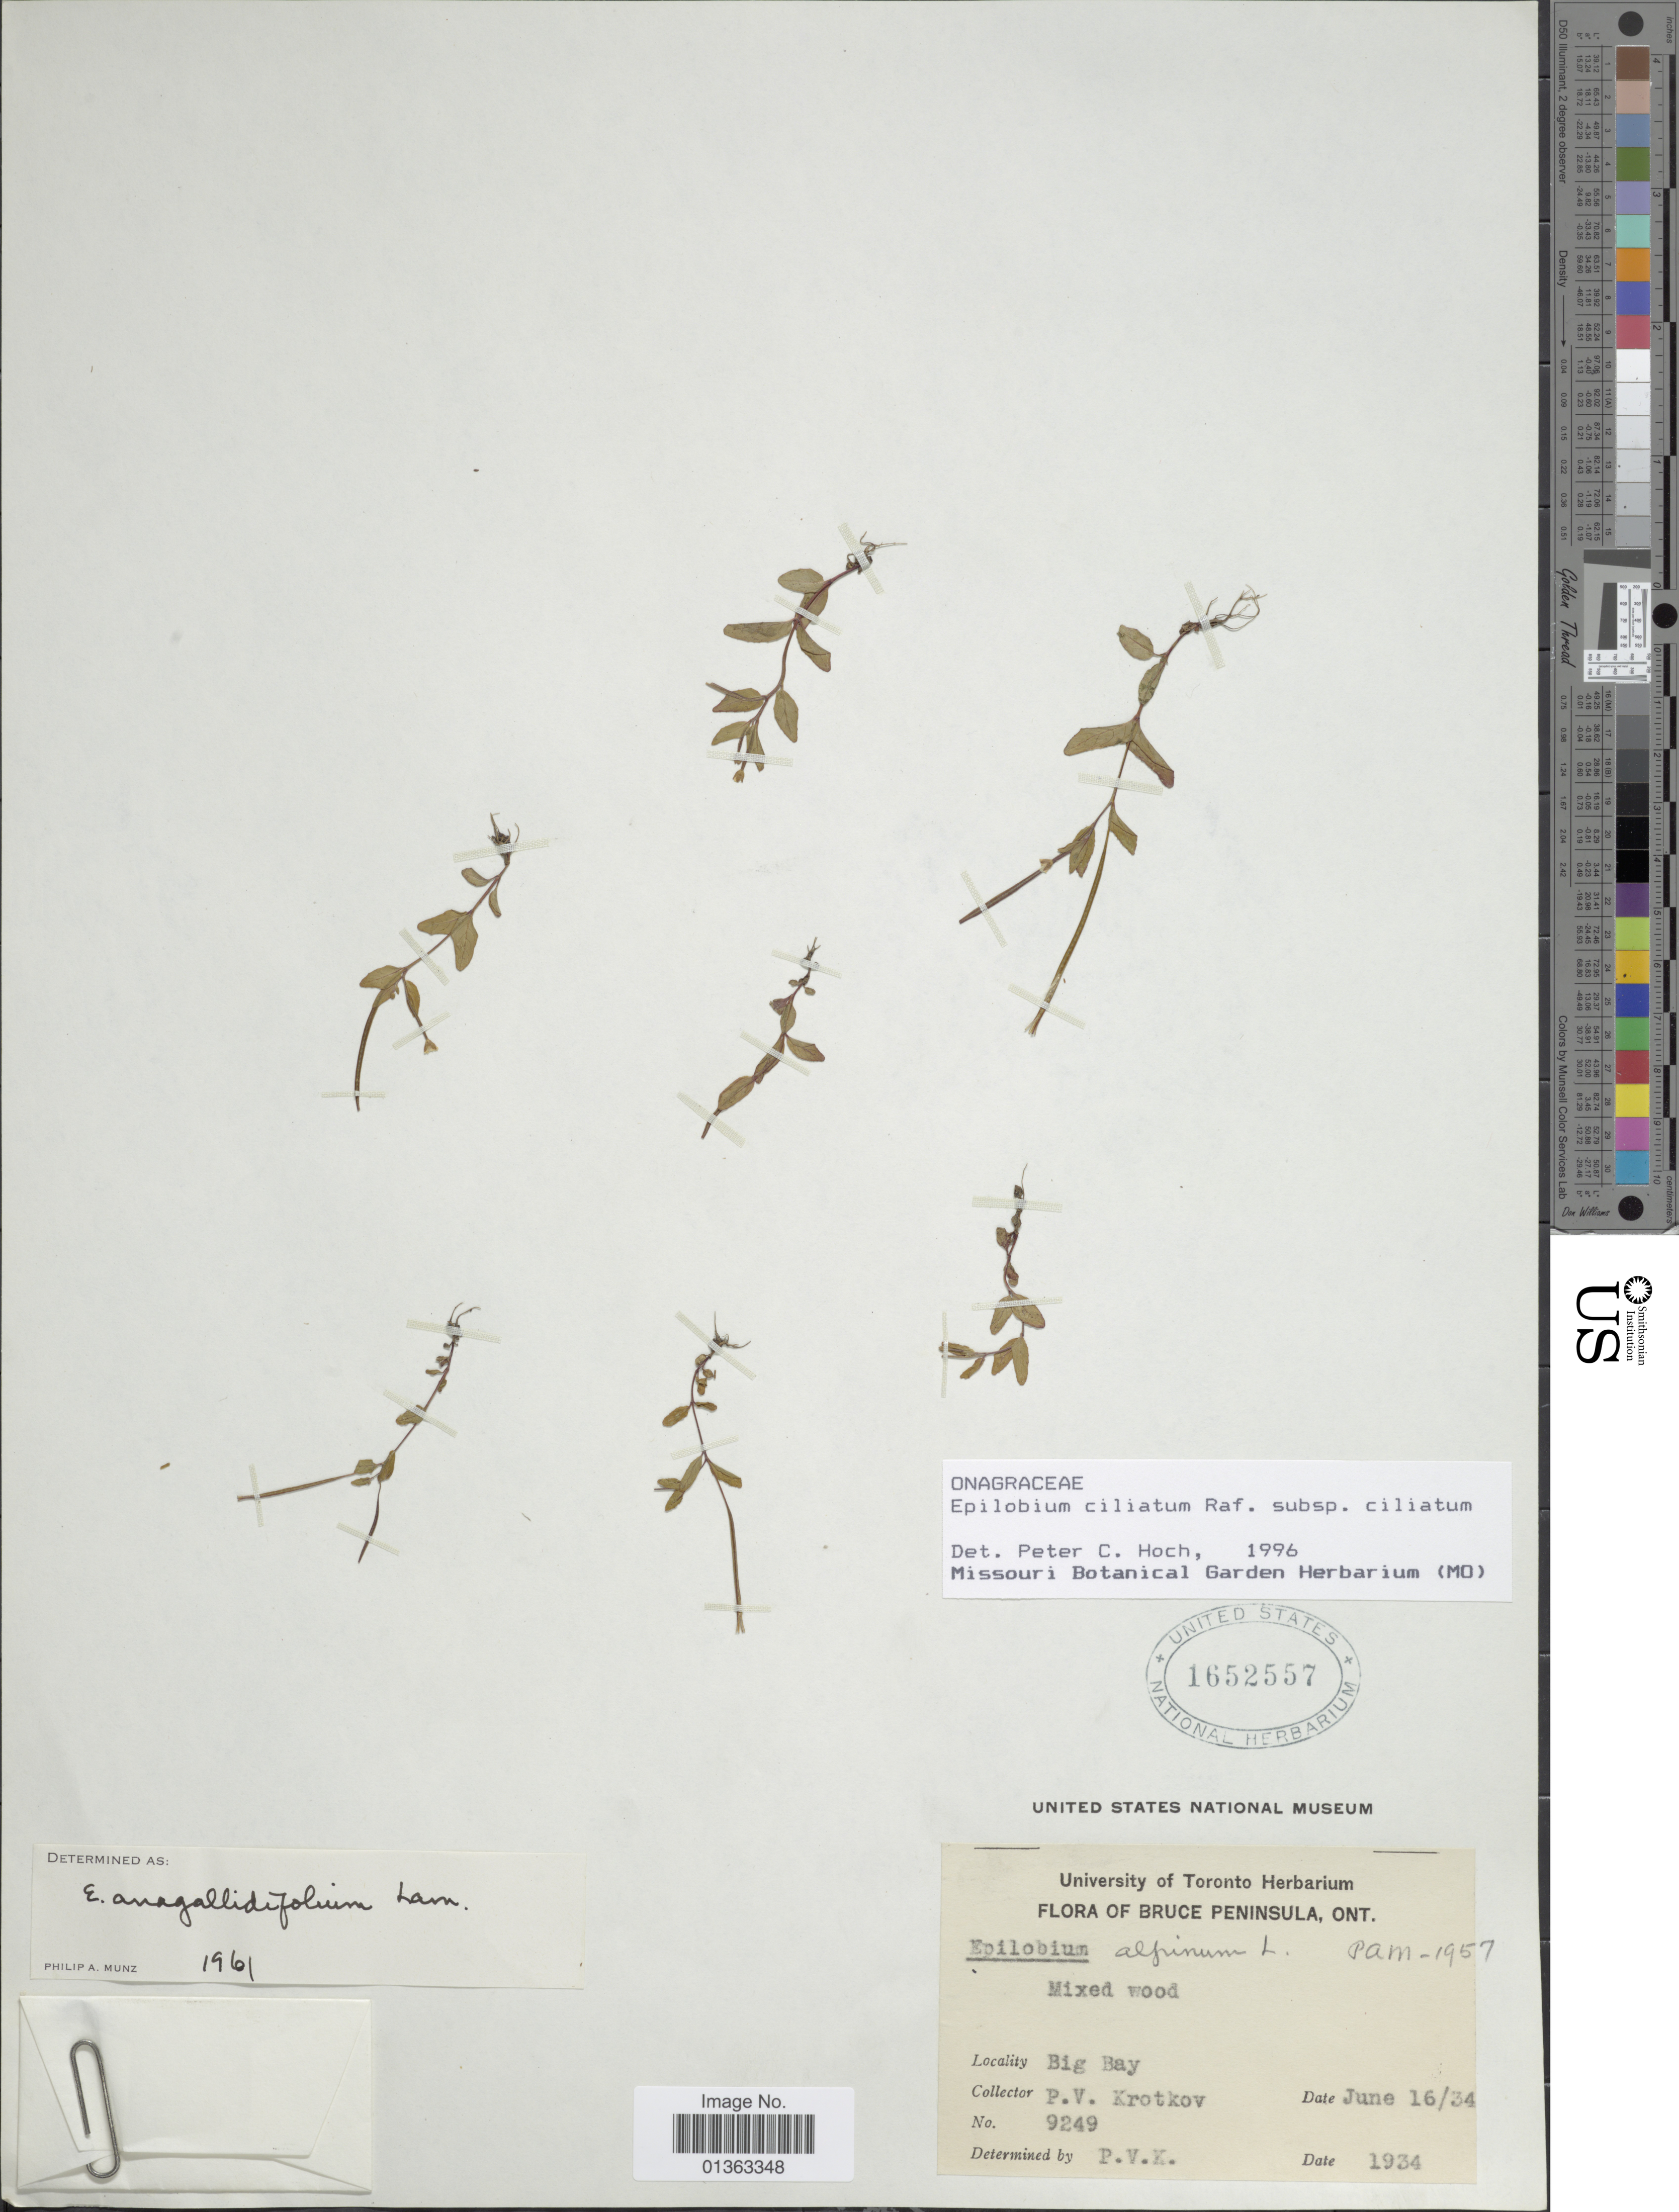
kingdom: Plantae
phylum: Tracheophyta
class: Magnoliopsida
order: Myrtales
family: Onagraceae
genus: Epilobium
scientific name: Epilobium ciliatum subsp. ciliatum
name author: Raf.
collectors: P. V. Krotkov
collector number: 9249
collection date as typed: Transcribed d/m/y: 16/6/34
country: Canada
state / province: Ontario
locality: Bruce Peninsula. Big Bay.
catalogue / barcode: US 1652557